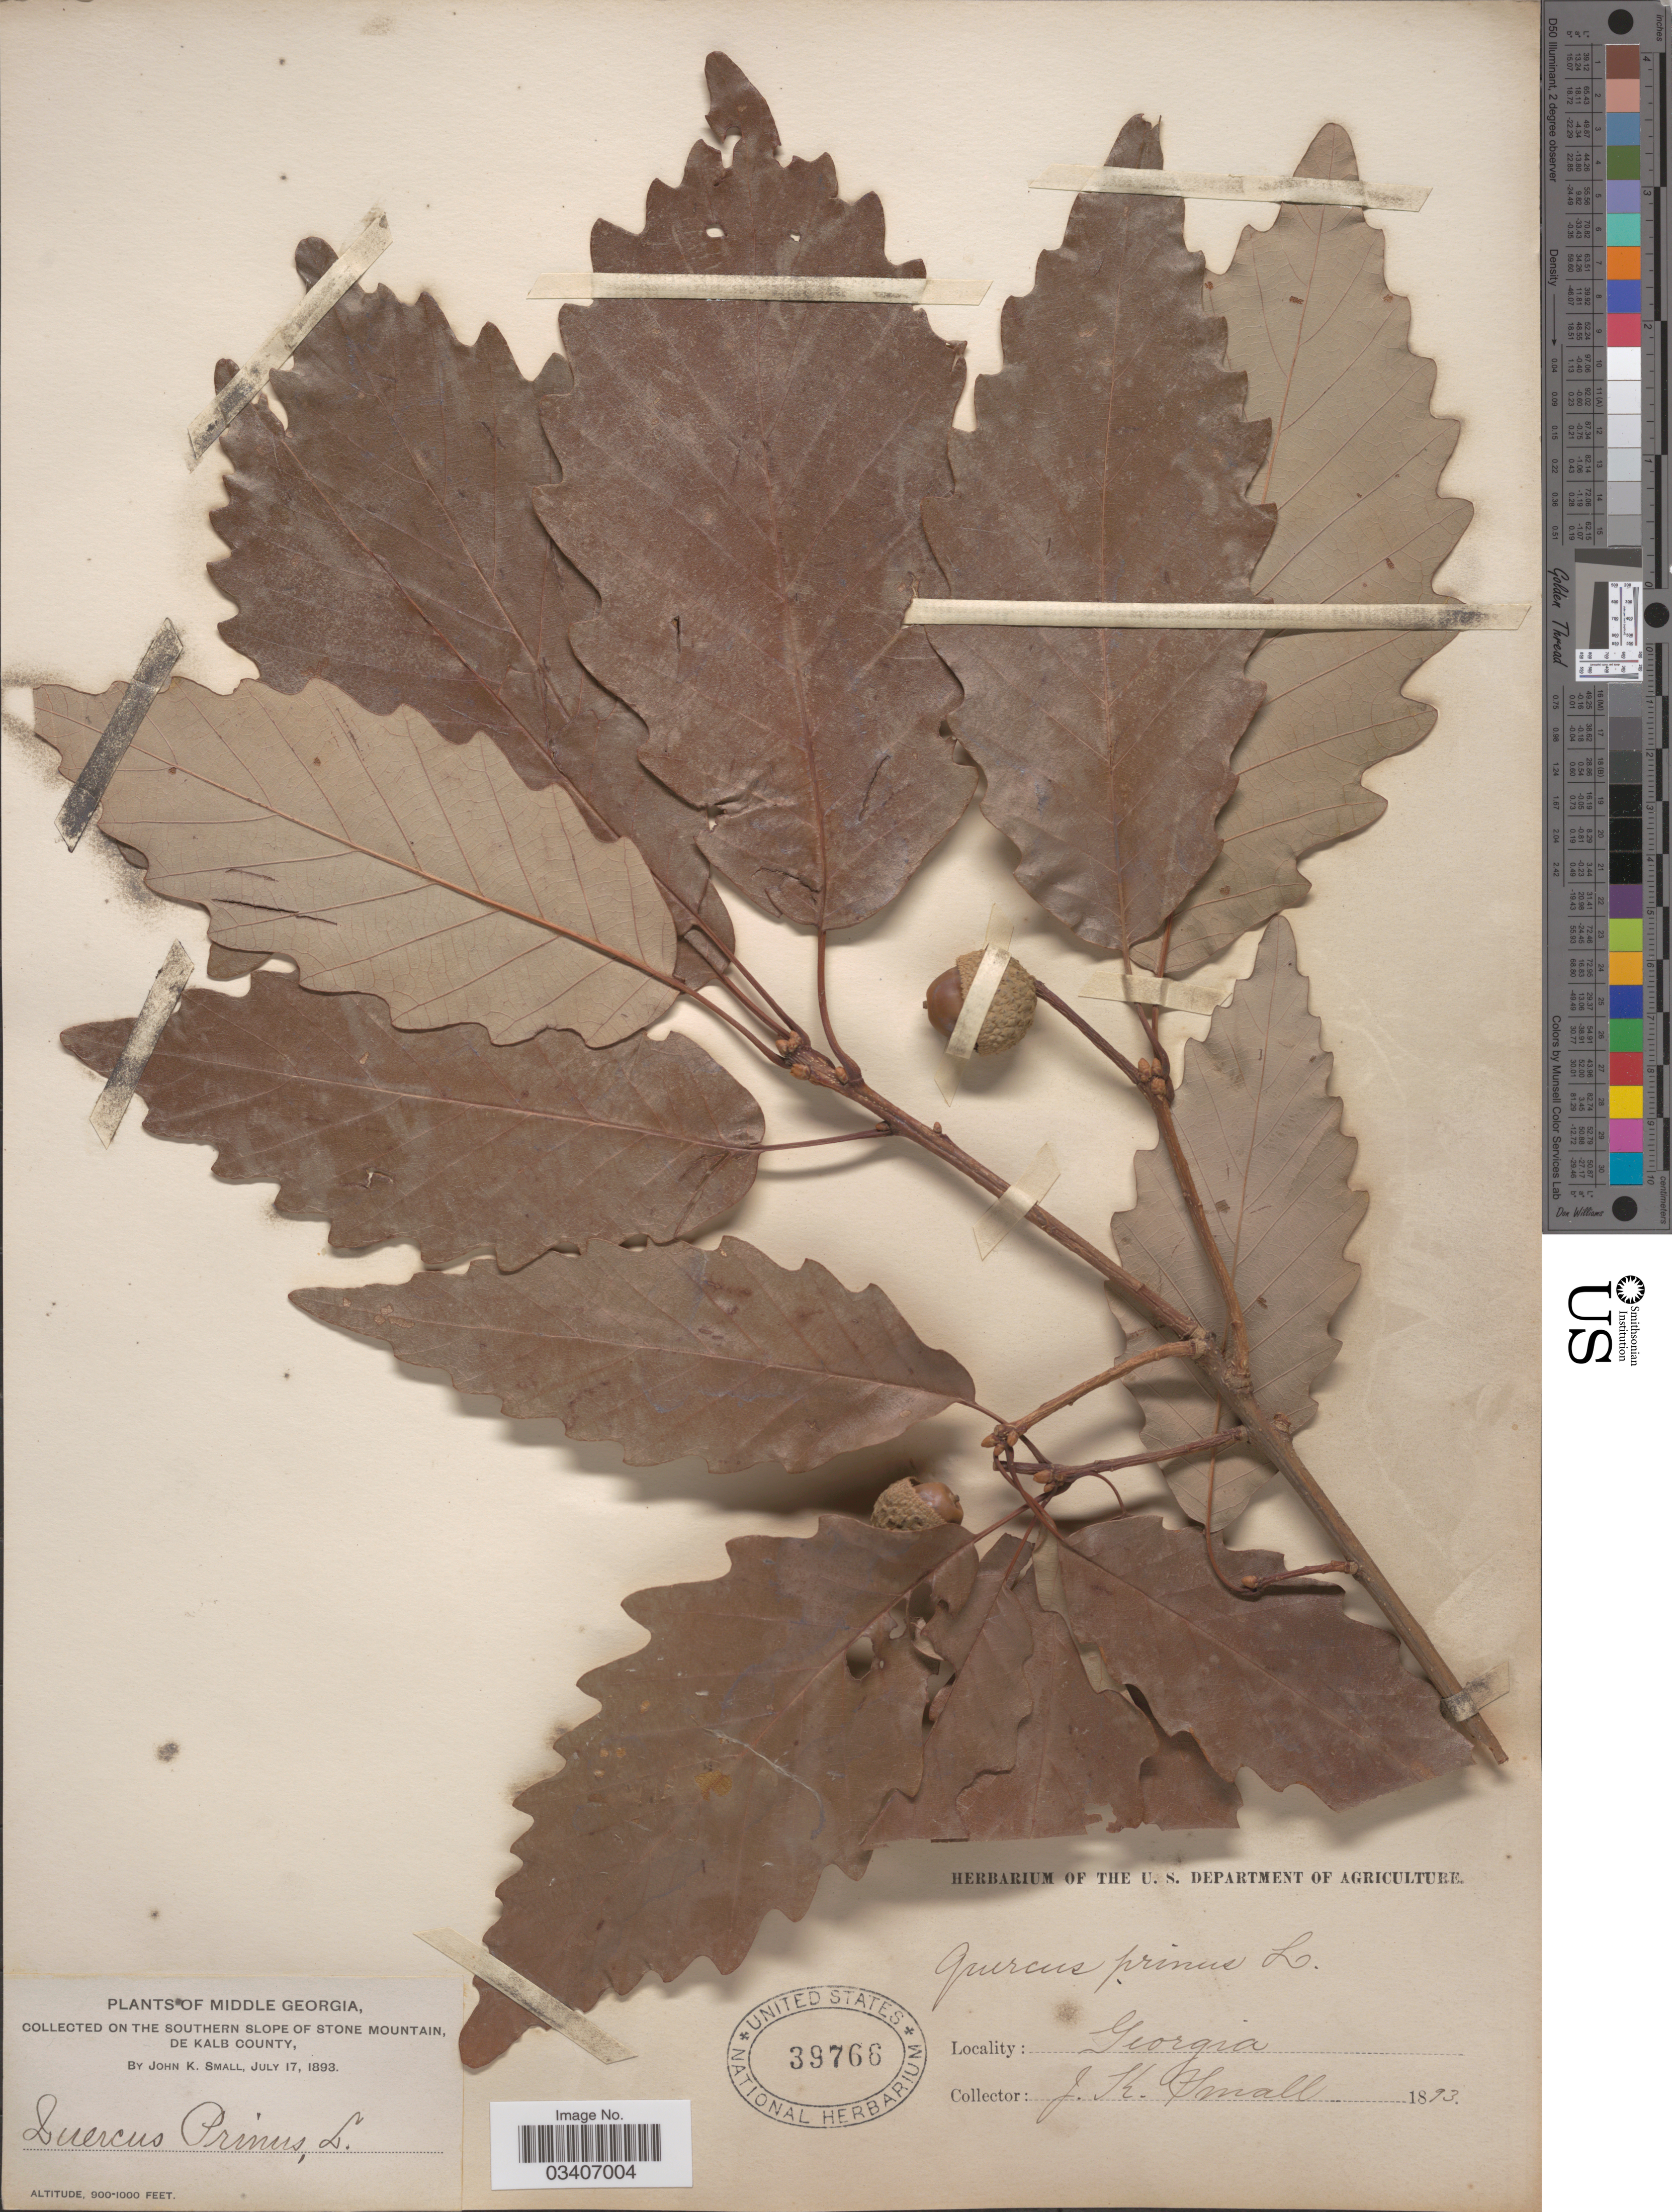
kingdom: Plantae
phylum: Tracheophyta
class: Magnoliopsida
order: Fagales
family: Fagaceae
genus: Quercus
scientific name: Quercus montana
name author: Willd.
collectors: J. K. Small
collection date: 1893-07-17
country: United States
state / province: Georgia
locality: Middle Georgia. On the southern slope of Stone Mountain, De Kalb County.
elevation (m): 274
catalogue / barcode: US 39766